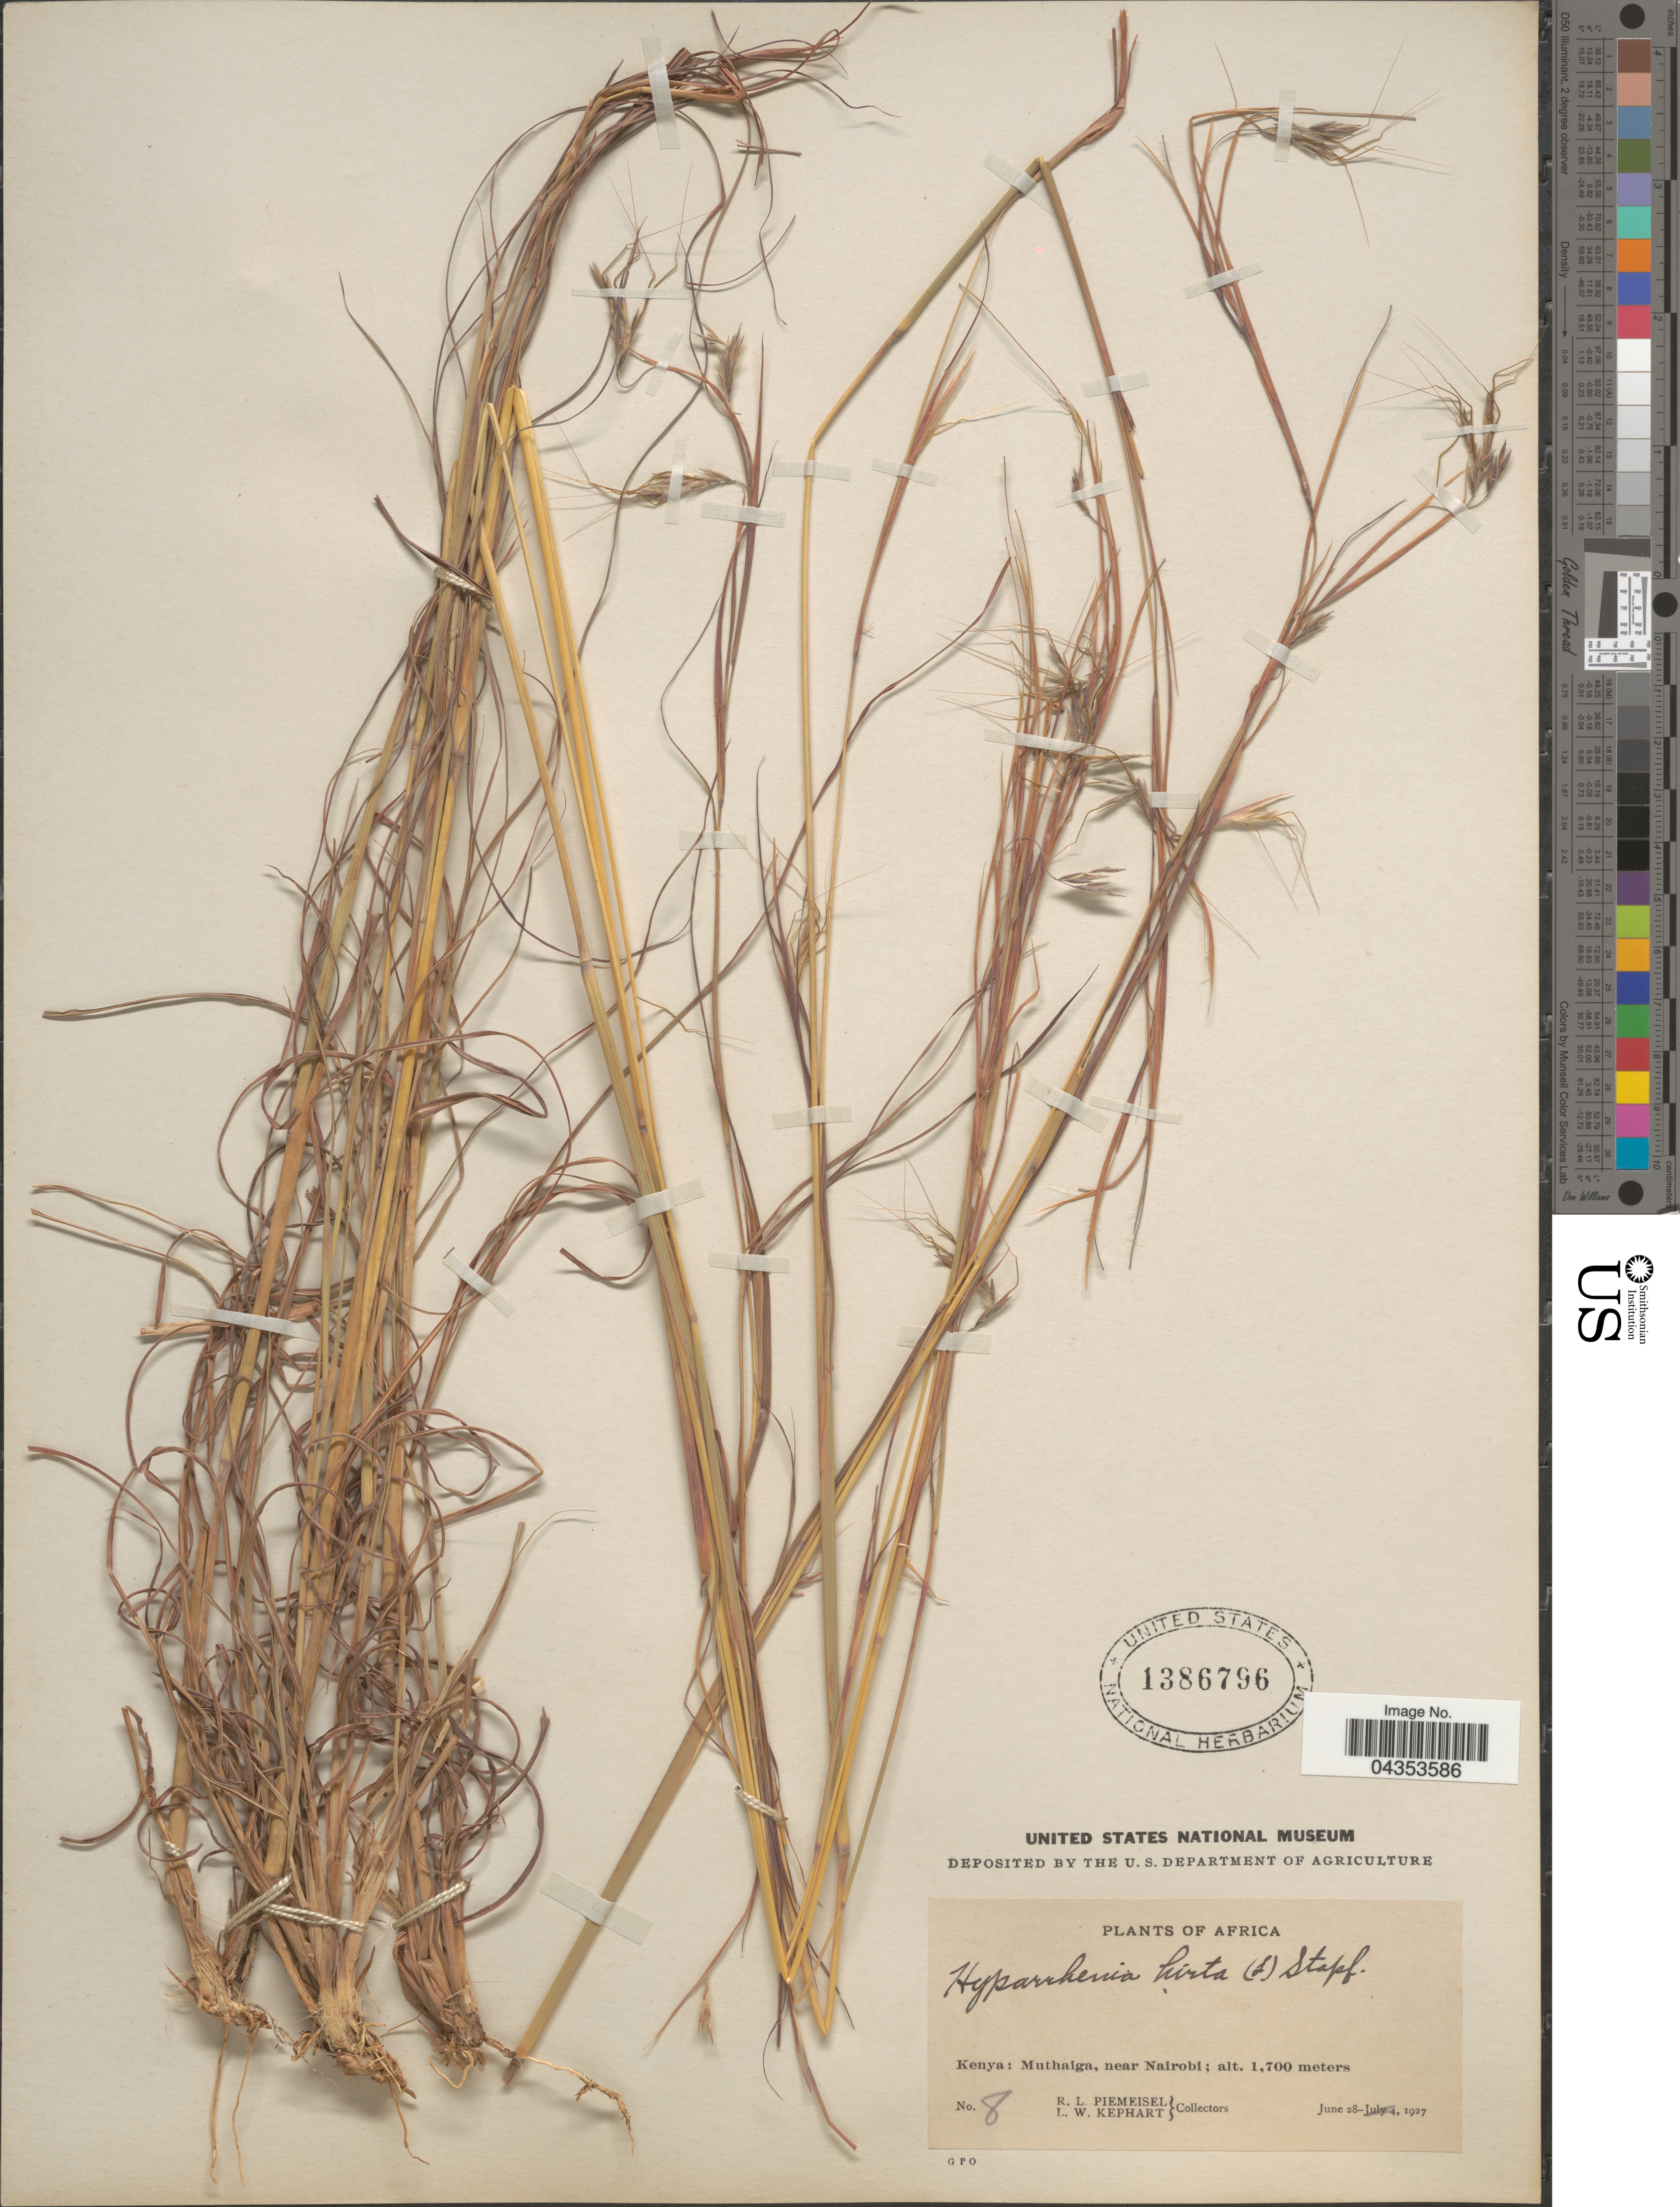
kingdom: Plantae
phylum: Tracheophyta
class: Liliopsida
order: Poales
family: Poaceae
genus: Hyparrhenia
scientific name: Hyparrhenia hirta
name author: (L.) Stapf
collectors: R. L. Piemeisel & L. W. Kephart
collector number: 8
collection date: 1927-06-28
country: Kenya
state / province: Nairobi Area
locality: Muthaiga, near Nairobi.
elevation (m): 1700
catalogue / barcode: US 1386796